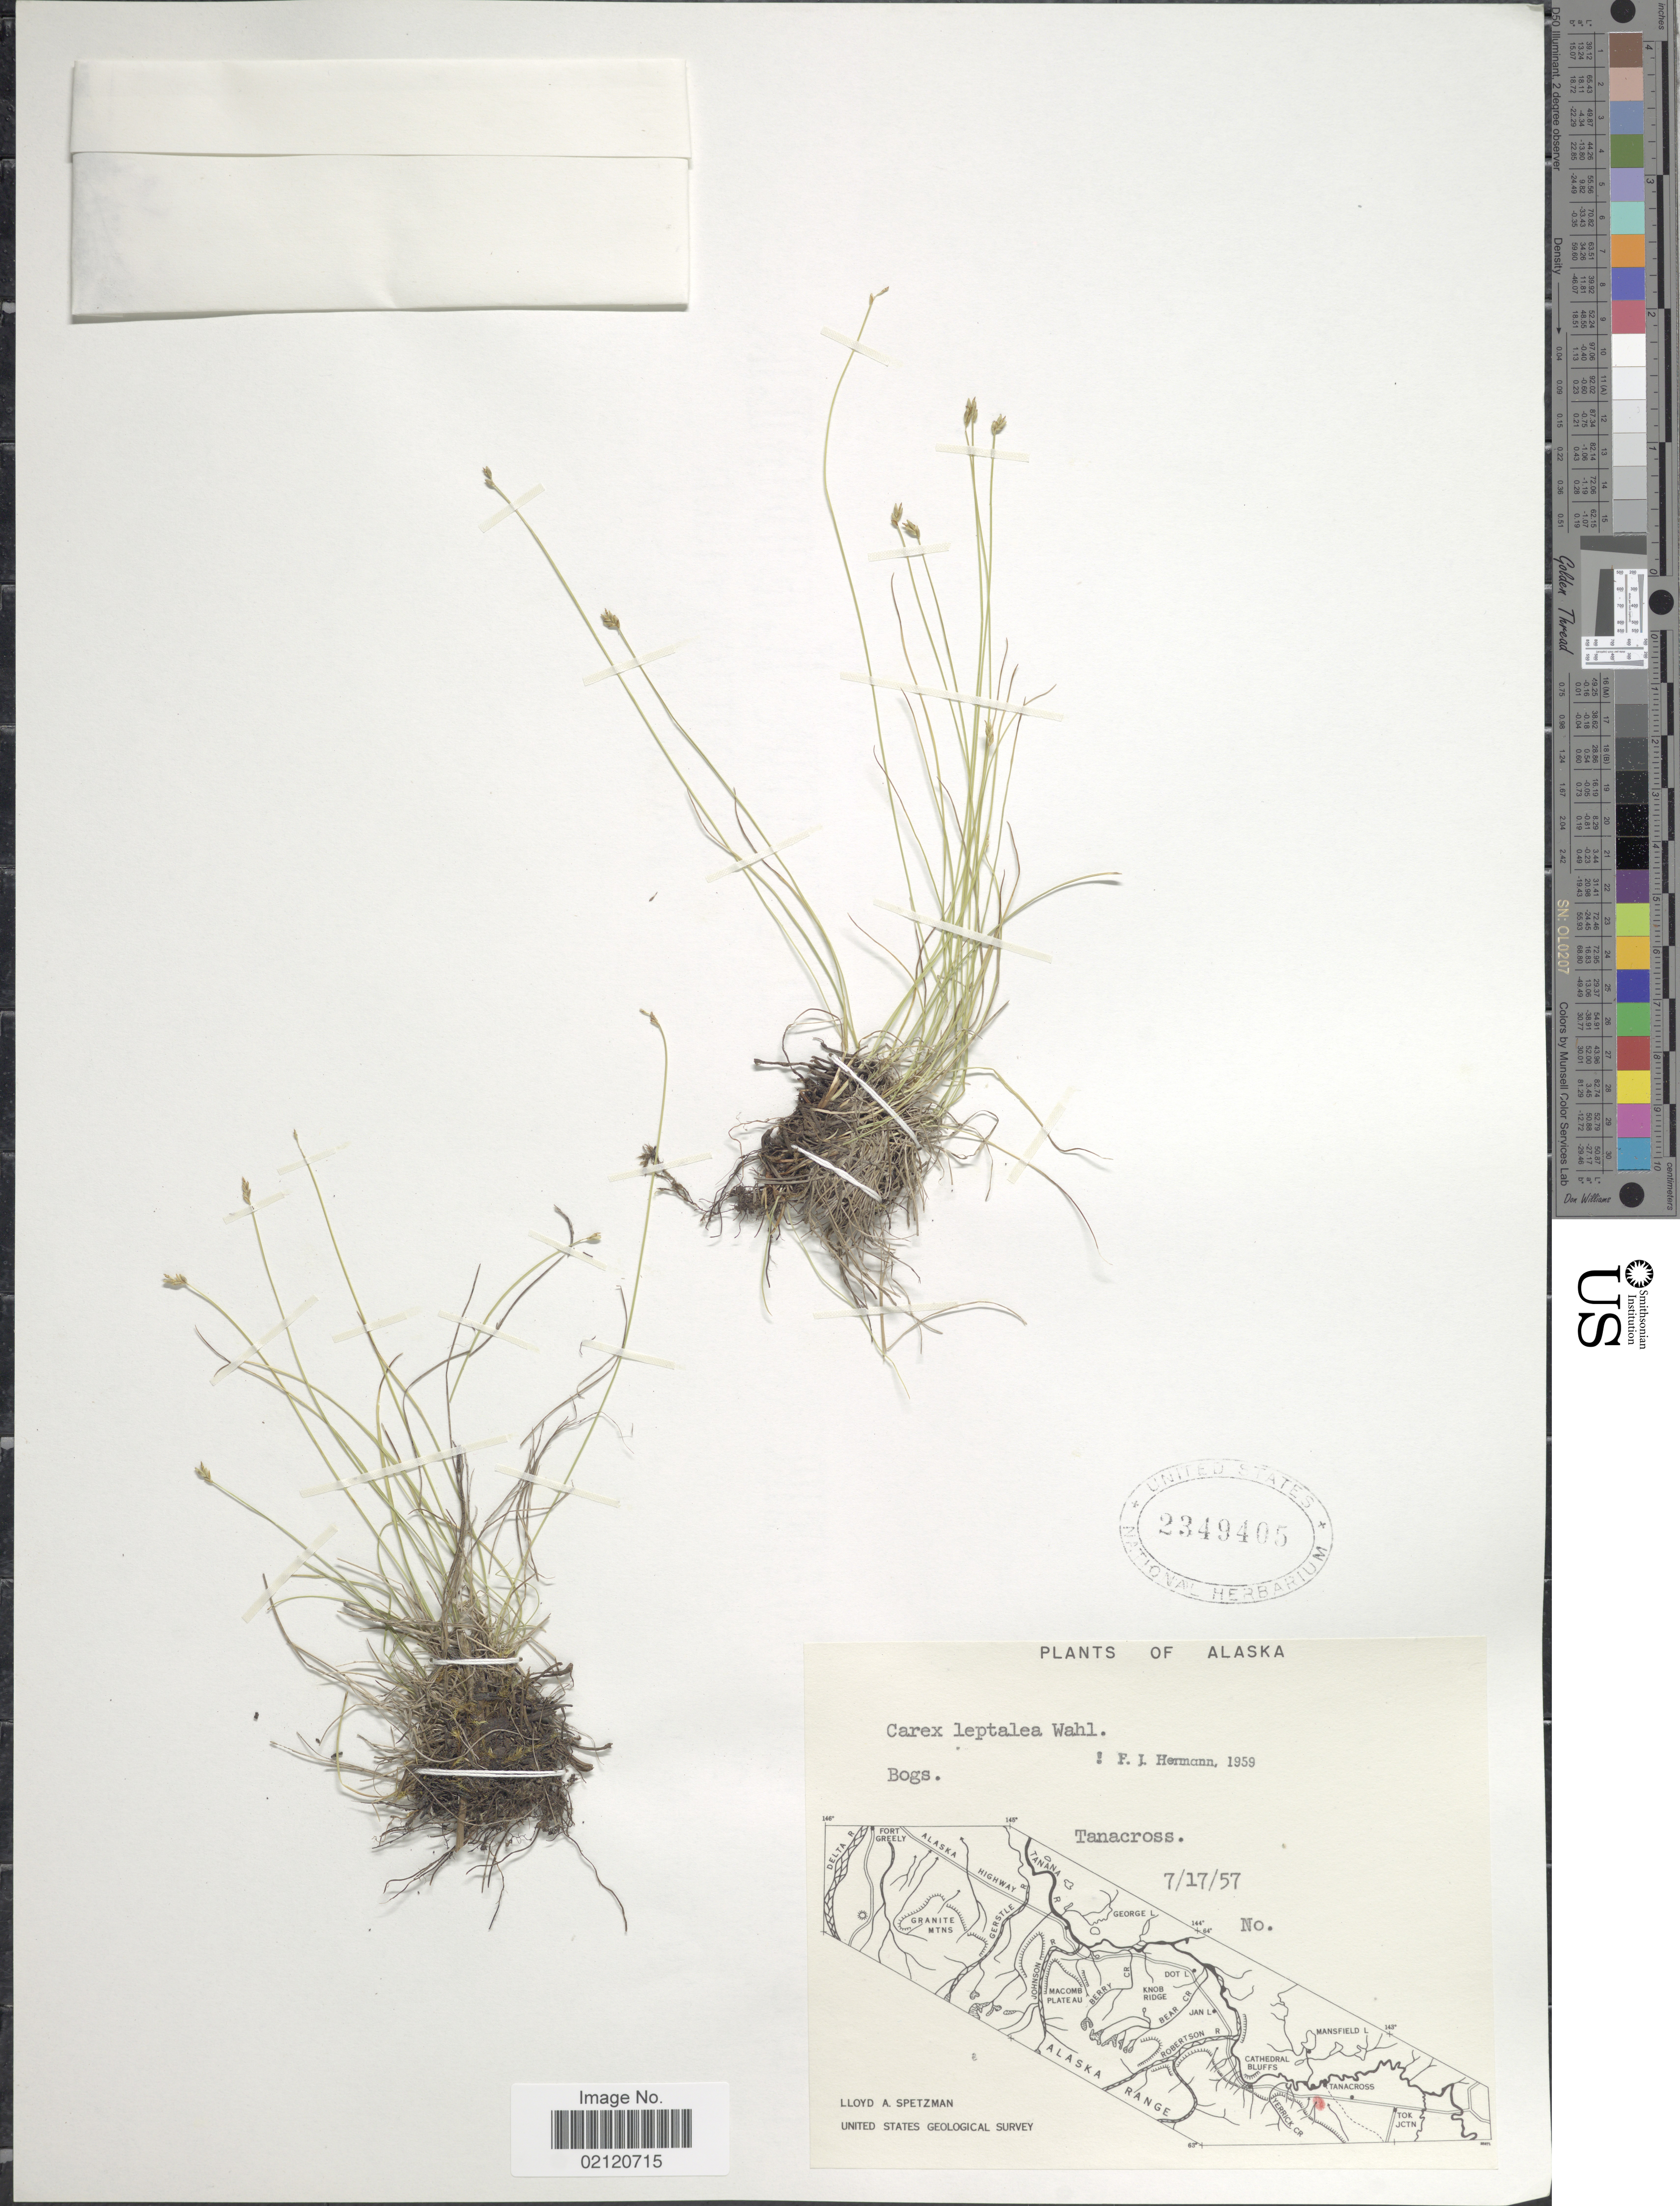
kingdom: Plantae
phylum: Tracheophyta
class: Liliopsida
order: Poales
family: Cyperaceae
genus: Carex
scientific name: Carex leptalea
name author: Wahlenb.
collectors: L. Spetzman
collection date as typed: Transcribed d/m/y: 17/7/57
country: United States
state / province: Alaska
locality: Tanacross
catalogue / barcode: US 2349405